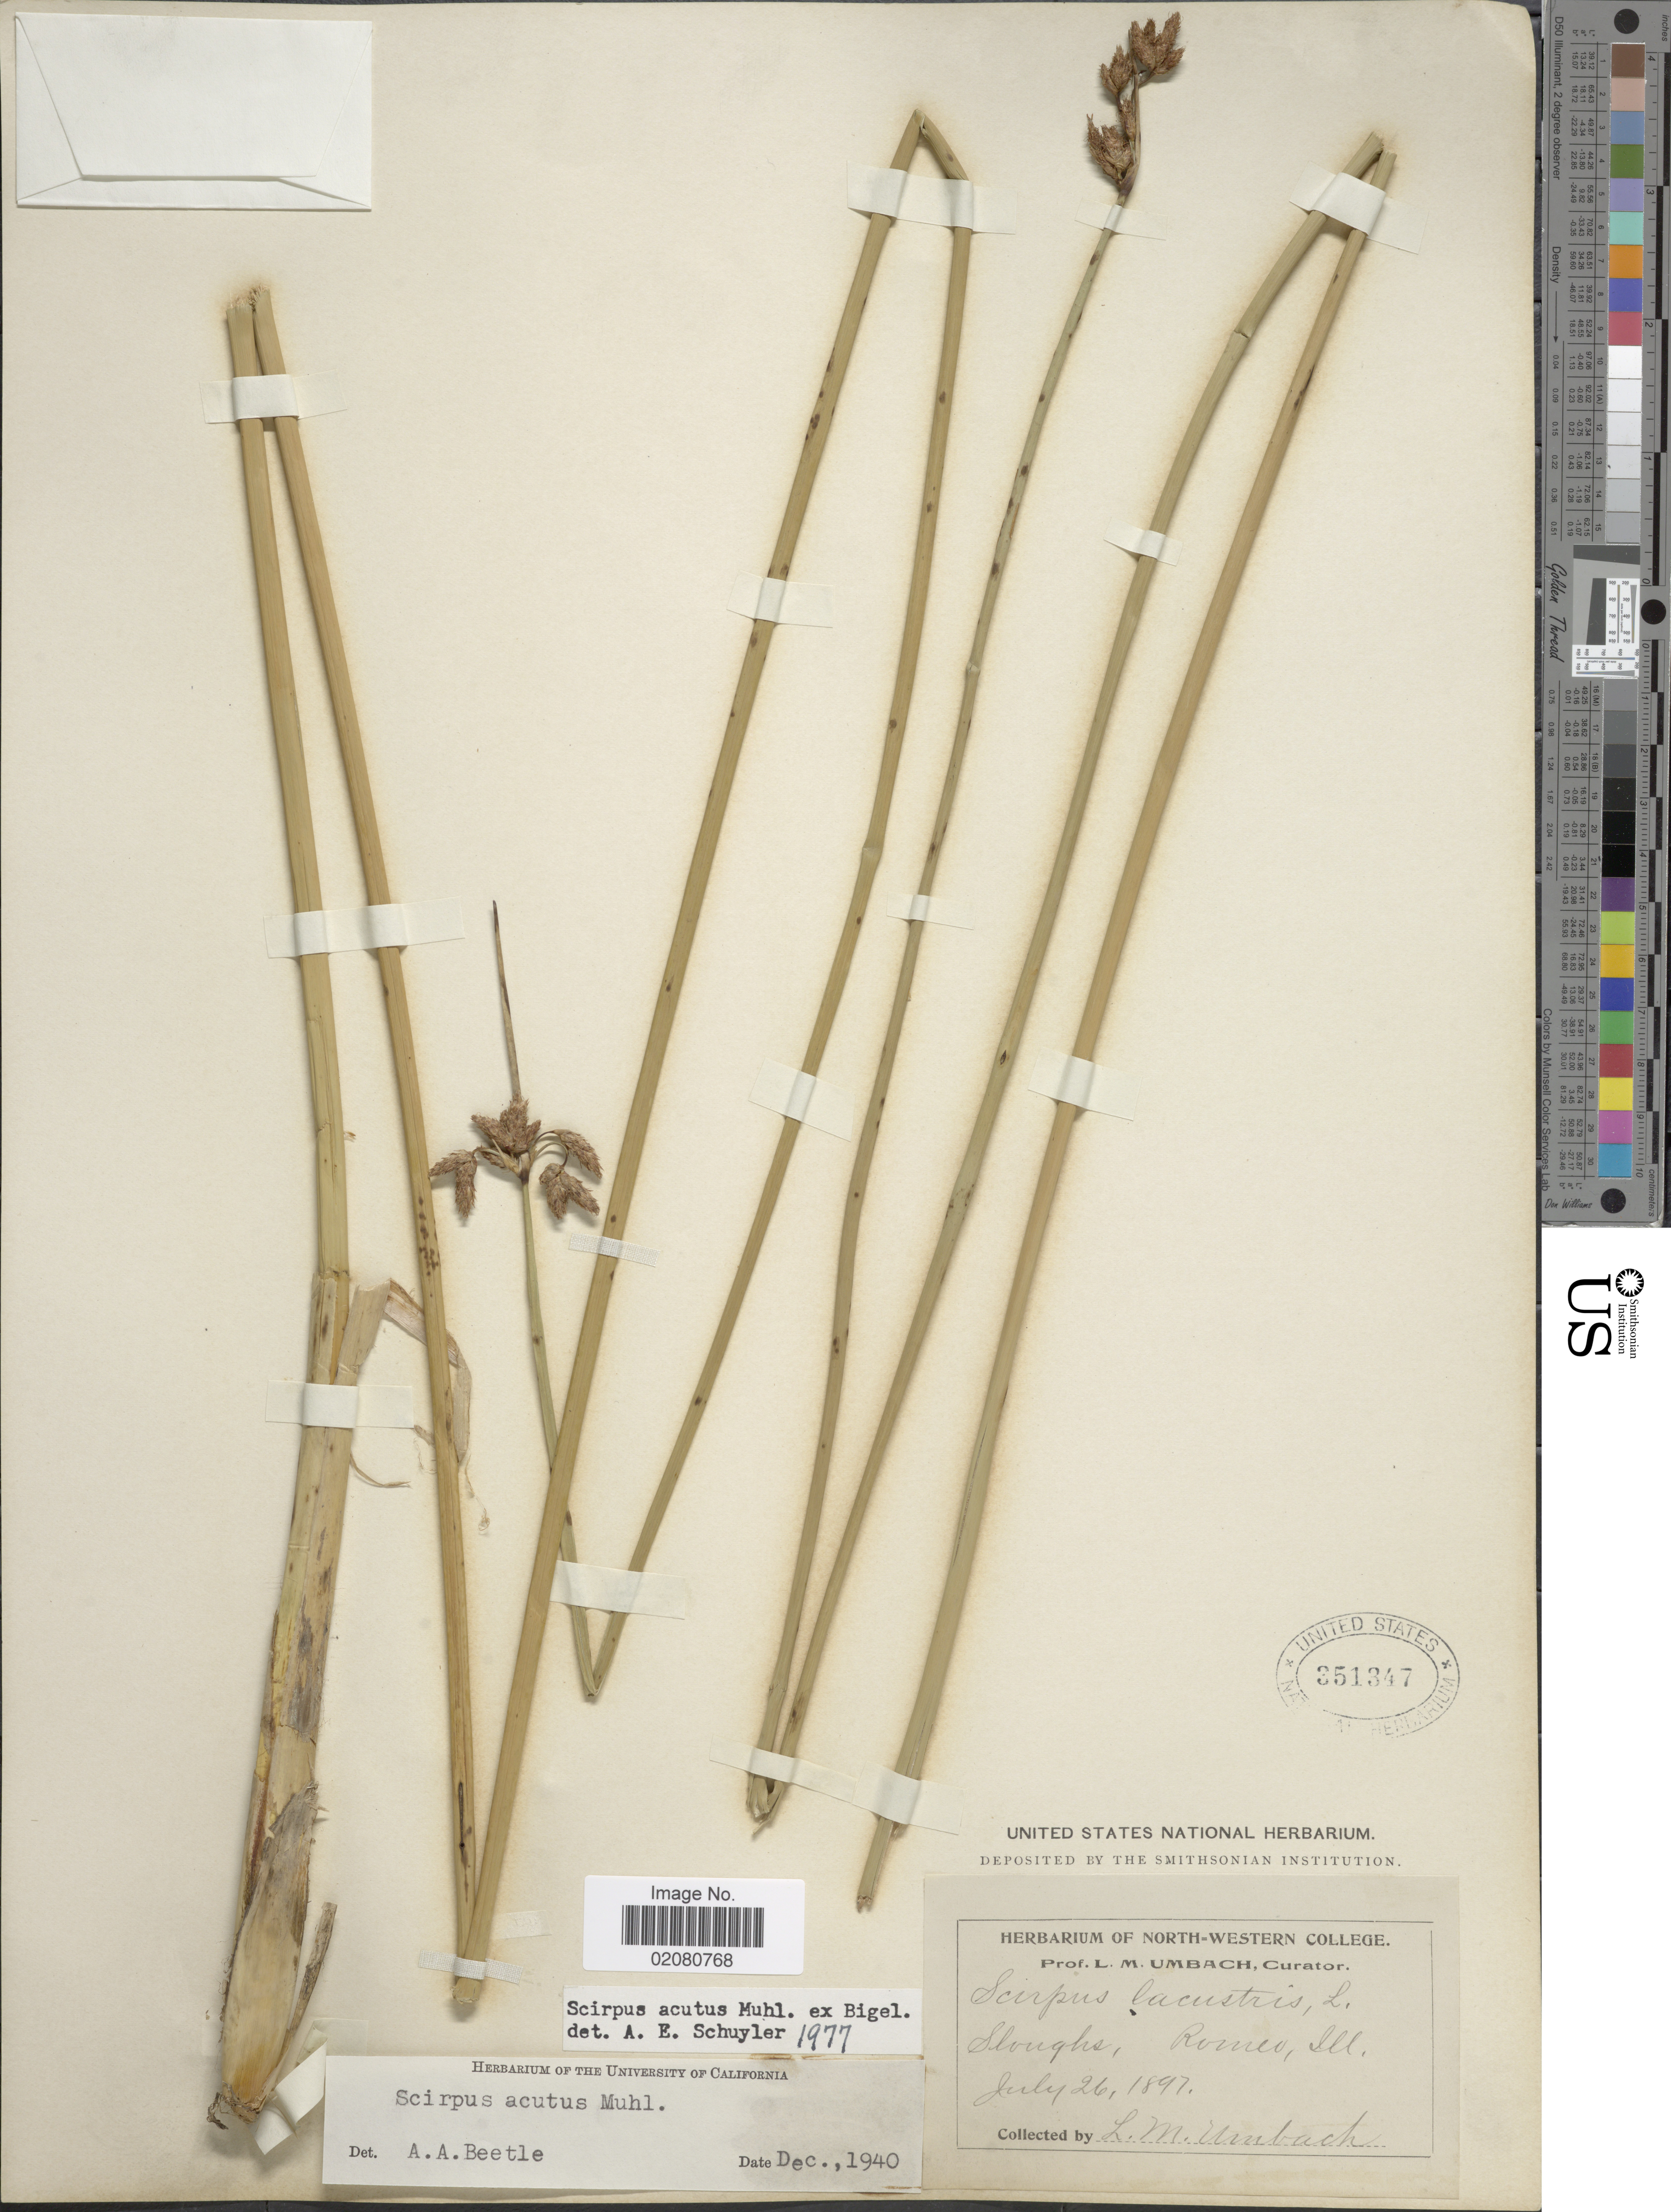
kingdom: Plantae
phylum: Tracheophyta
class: Liliopsida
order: Poales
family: Cyperaceae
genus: Schoenoplectus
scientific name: Schoenoplectus acutus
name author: (Muhl. ex Bigelow) Á. Löve & D. Löve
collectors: L. M. Umbach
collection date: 1897-07-26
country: United States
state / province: Illinois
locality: Sloughs, Romeo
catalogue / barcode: US 351347